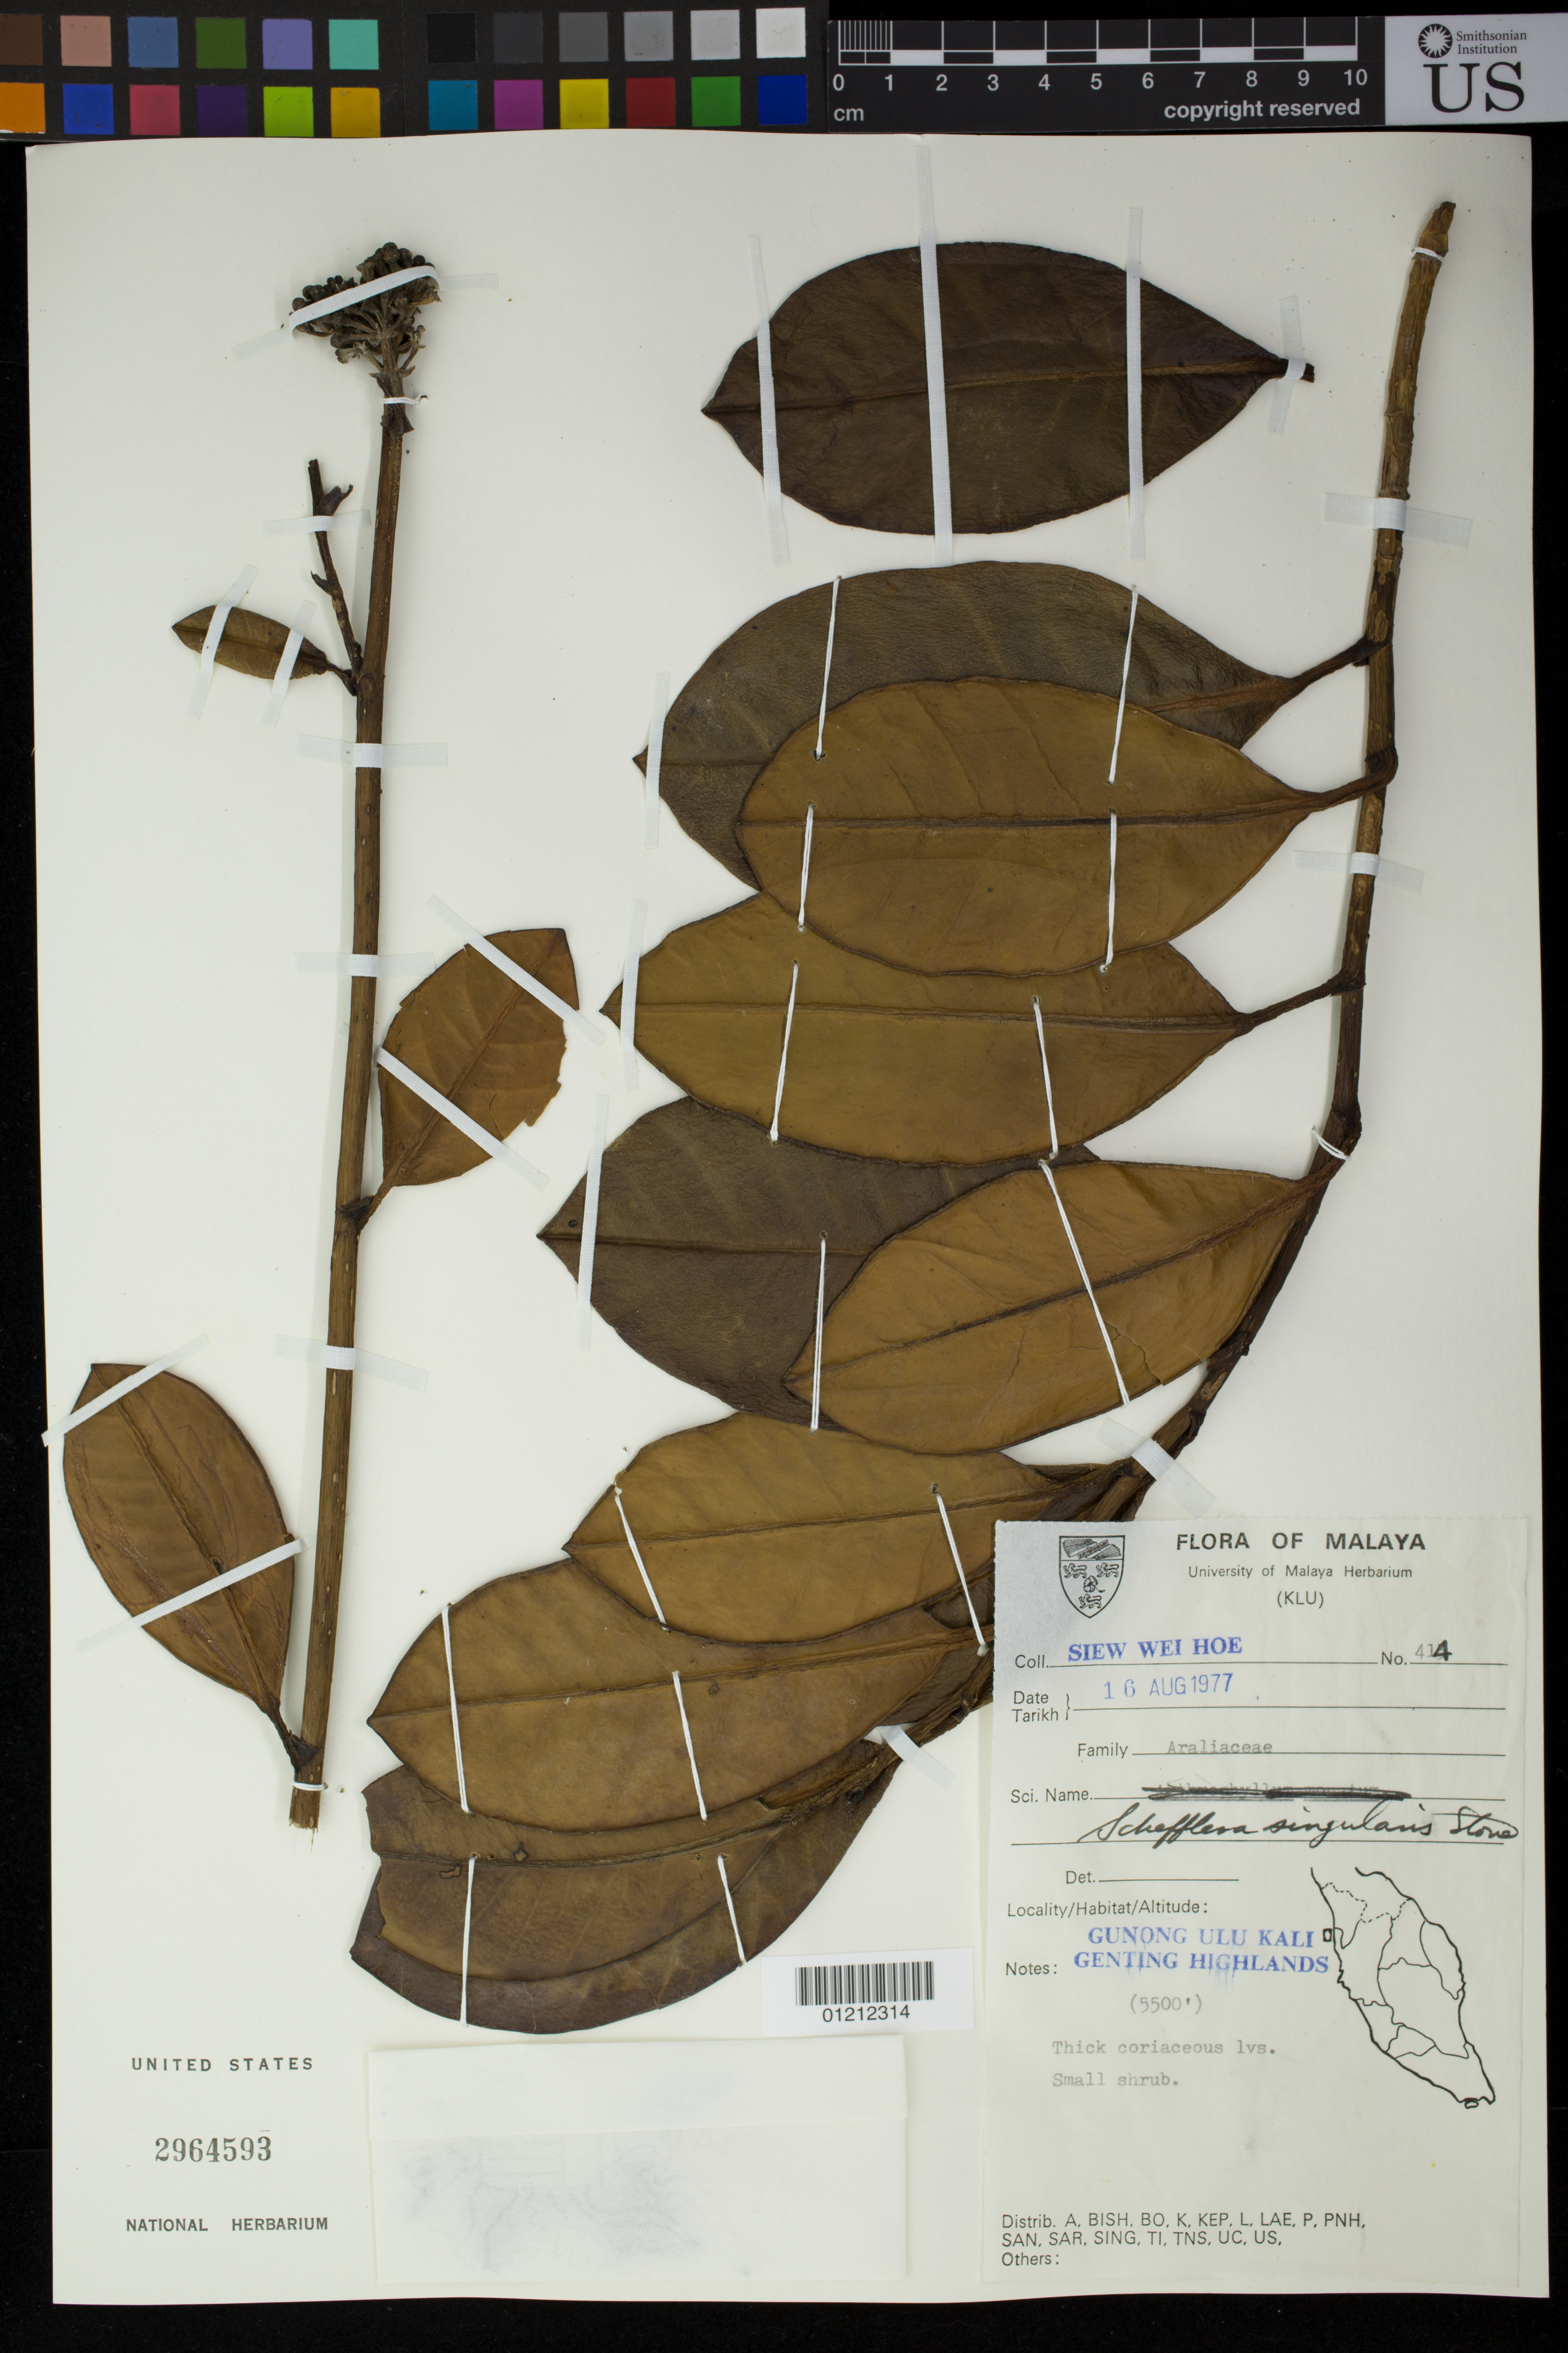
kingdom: Plantae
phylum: Tracheophyta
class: Magnoliopsida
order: Apiales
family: Araliaceae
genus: Schefflera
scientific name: Schefflera singularis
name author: B.C. Stone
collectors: W. H. Siew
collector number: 414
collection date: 1977-08-16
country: Malaysia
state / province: Pahang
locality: Gunong Ulu Kali, Genting Highlands.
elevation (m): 1676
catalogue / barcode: US 2964593